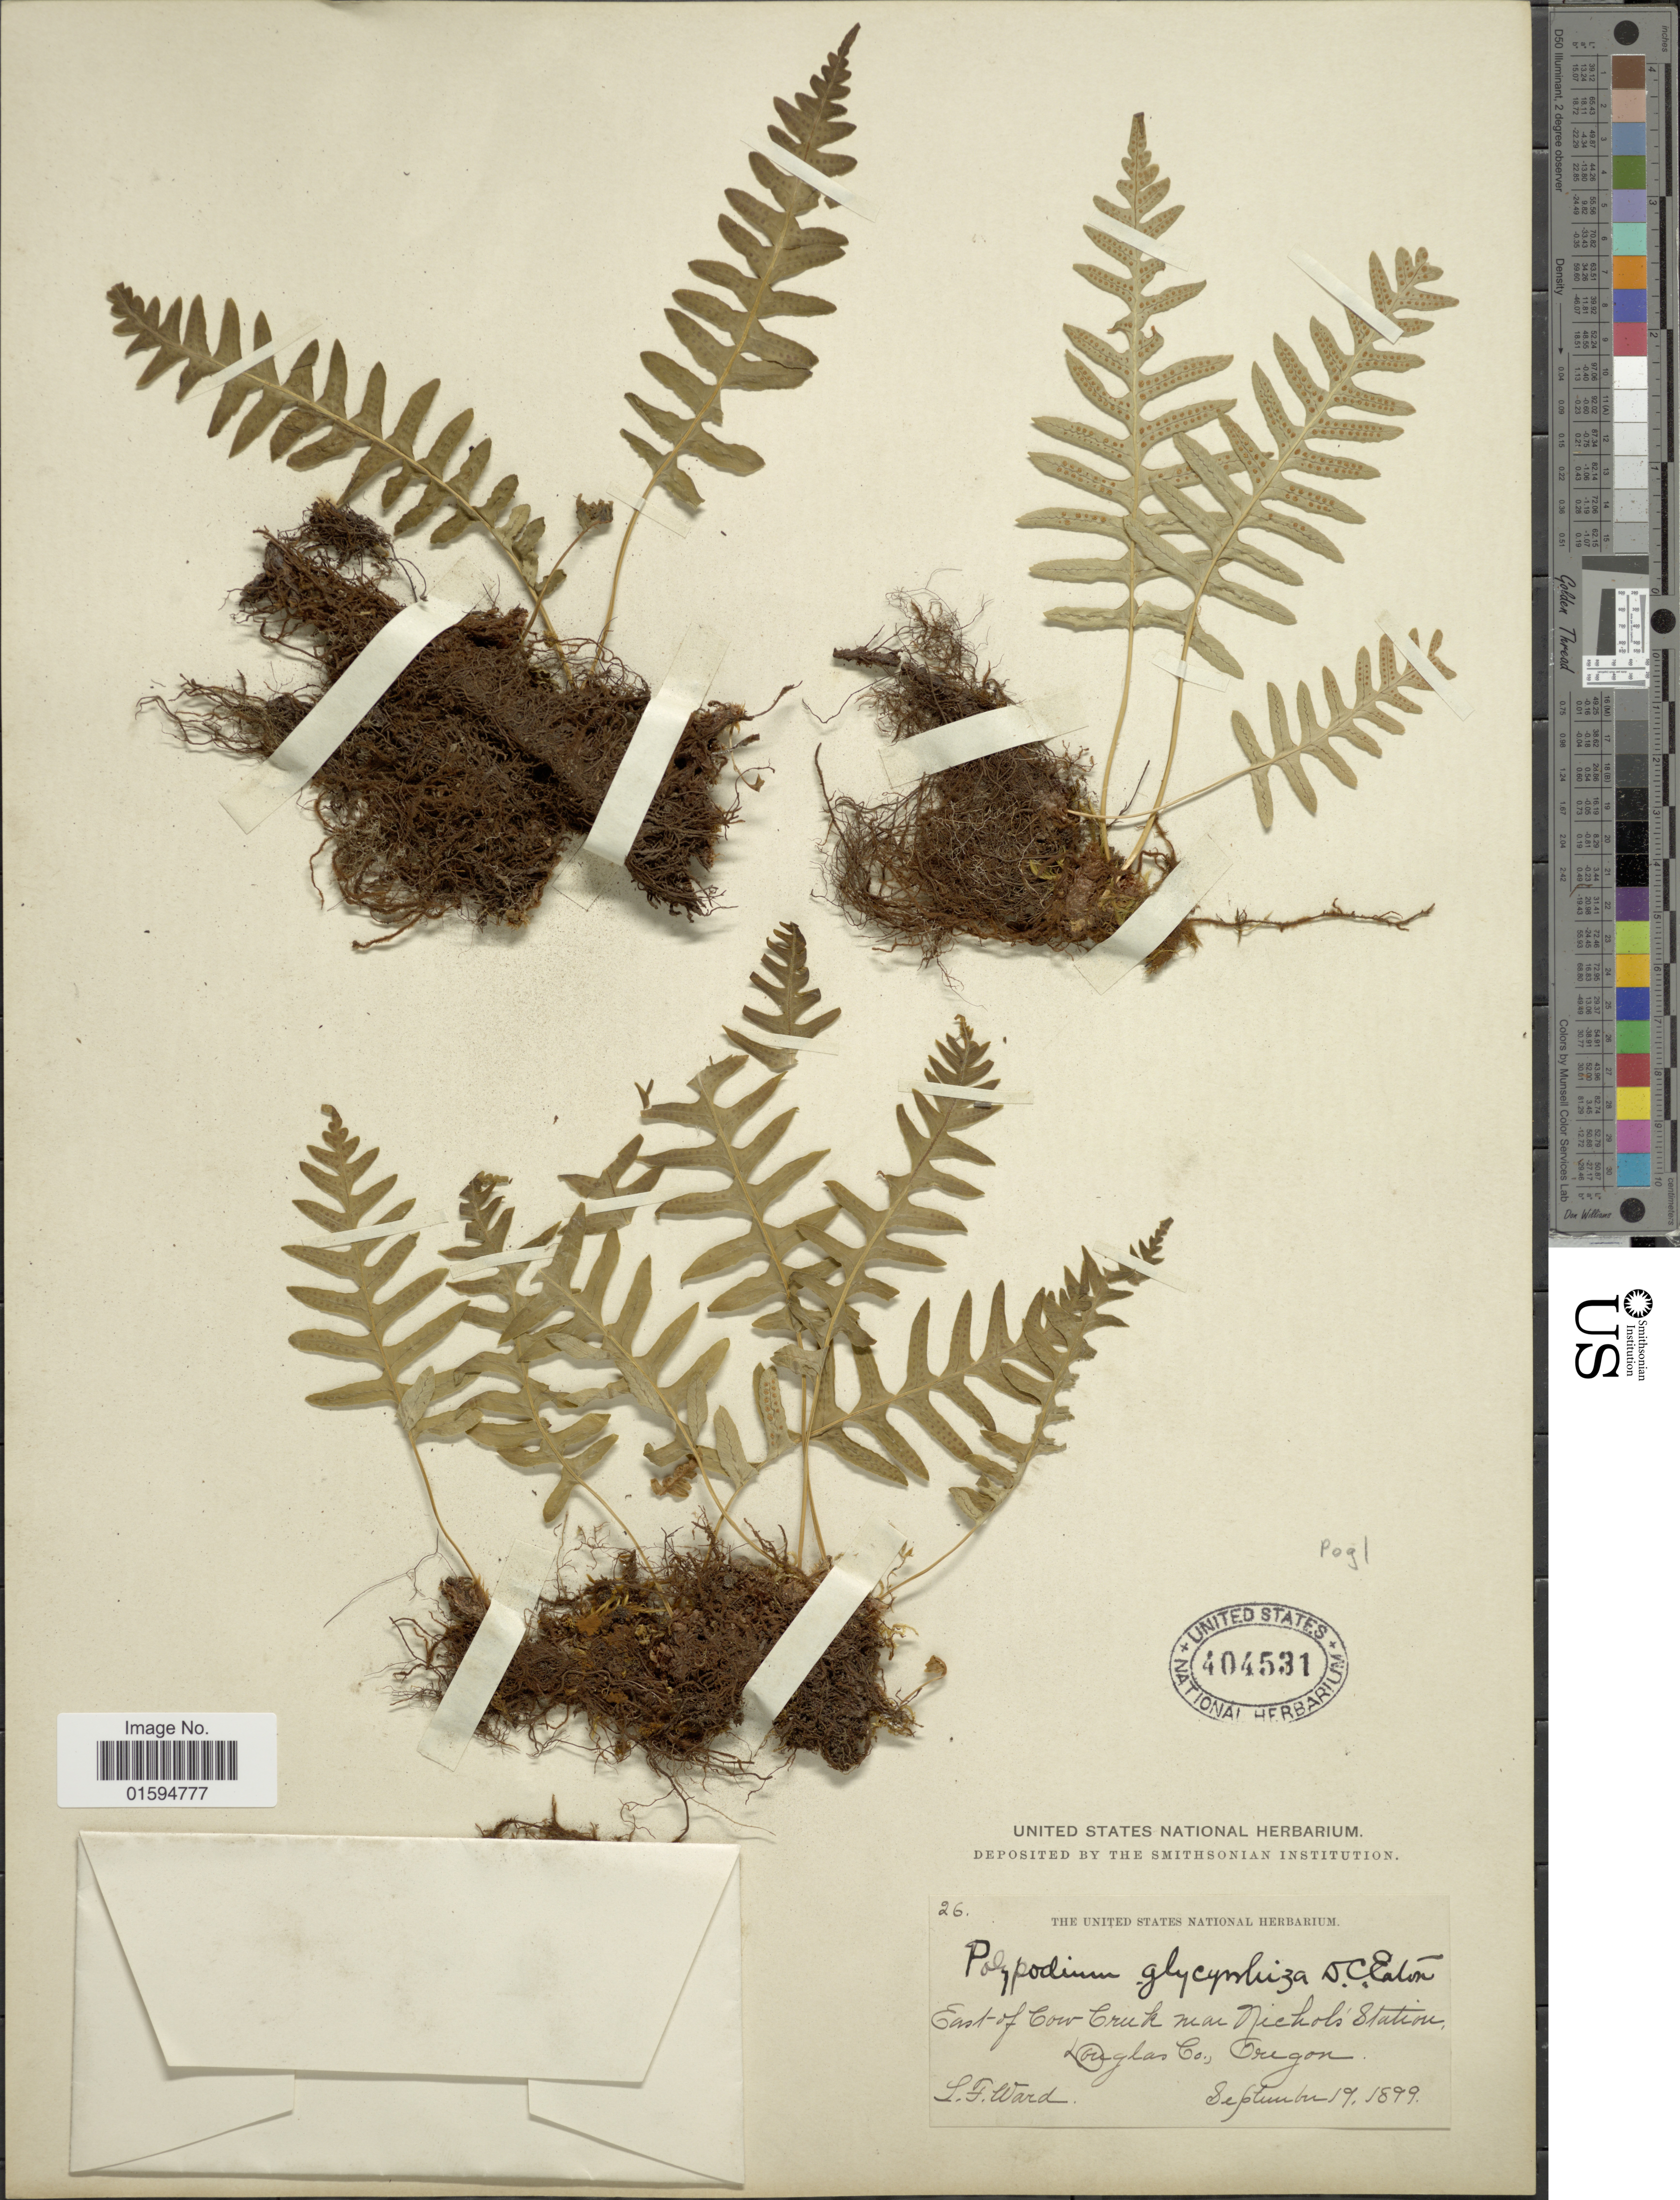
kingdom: Plantae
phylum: Tracheophyta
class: Polypodiopsida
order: Polypodiales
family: Polypodiaceae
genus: Polypodium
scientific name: Polypodium glycyrrhiza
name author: D.C. Eaton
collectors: L. Ward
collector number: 26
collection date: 1899-09-19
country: United States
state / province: Oregon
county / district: Douglas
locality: East of Cow Cruk near Nichols Station, Douglas Co.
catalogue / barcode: US 404531